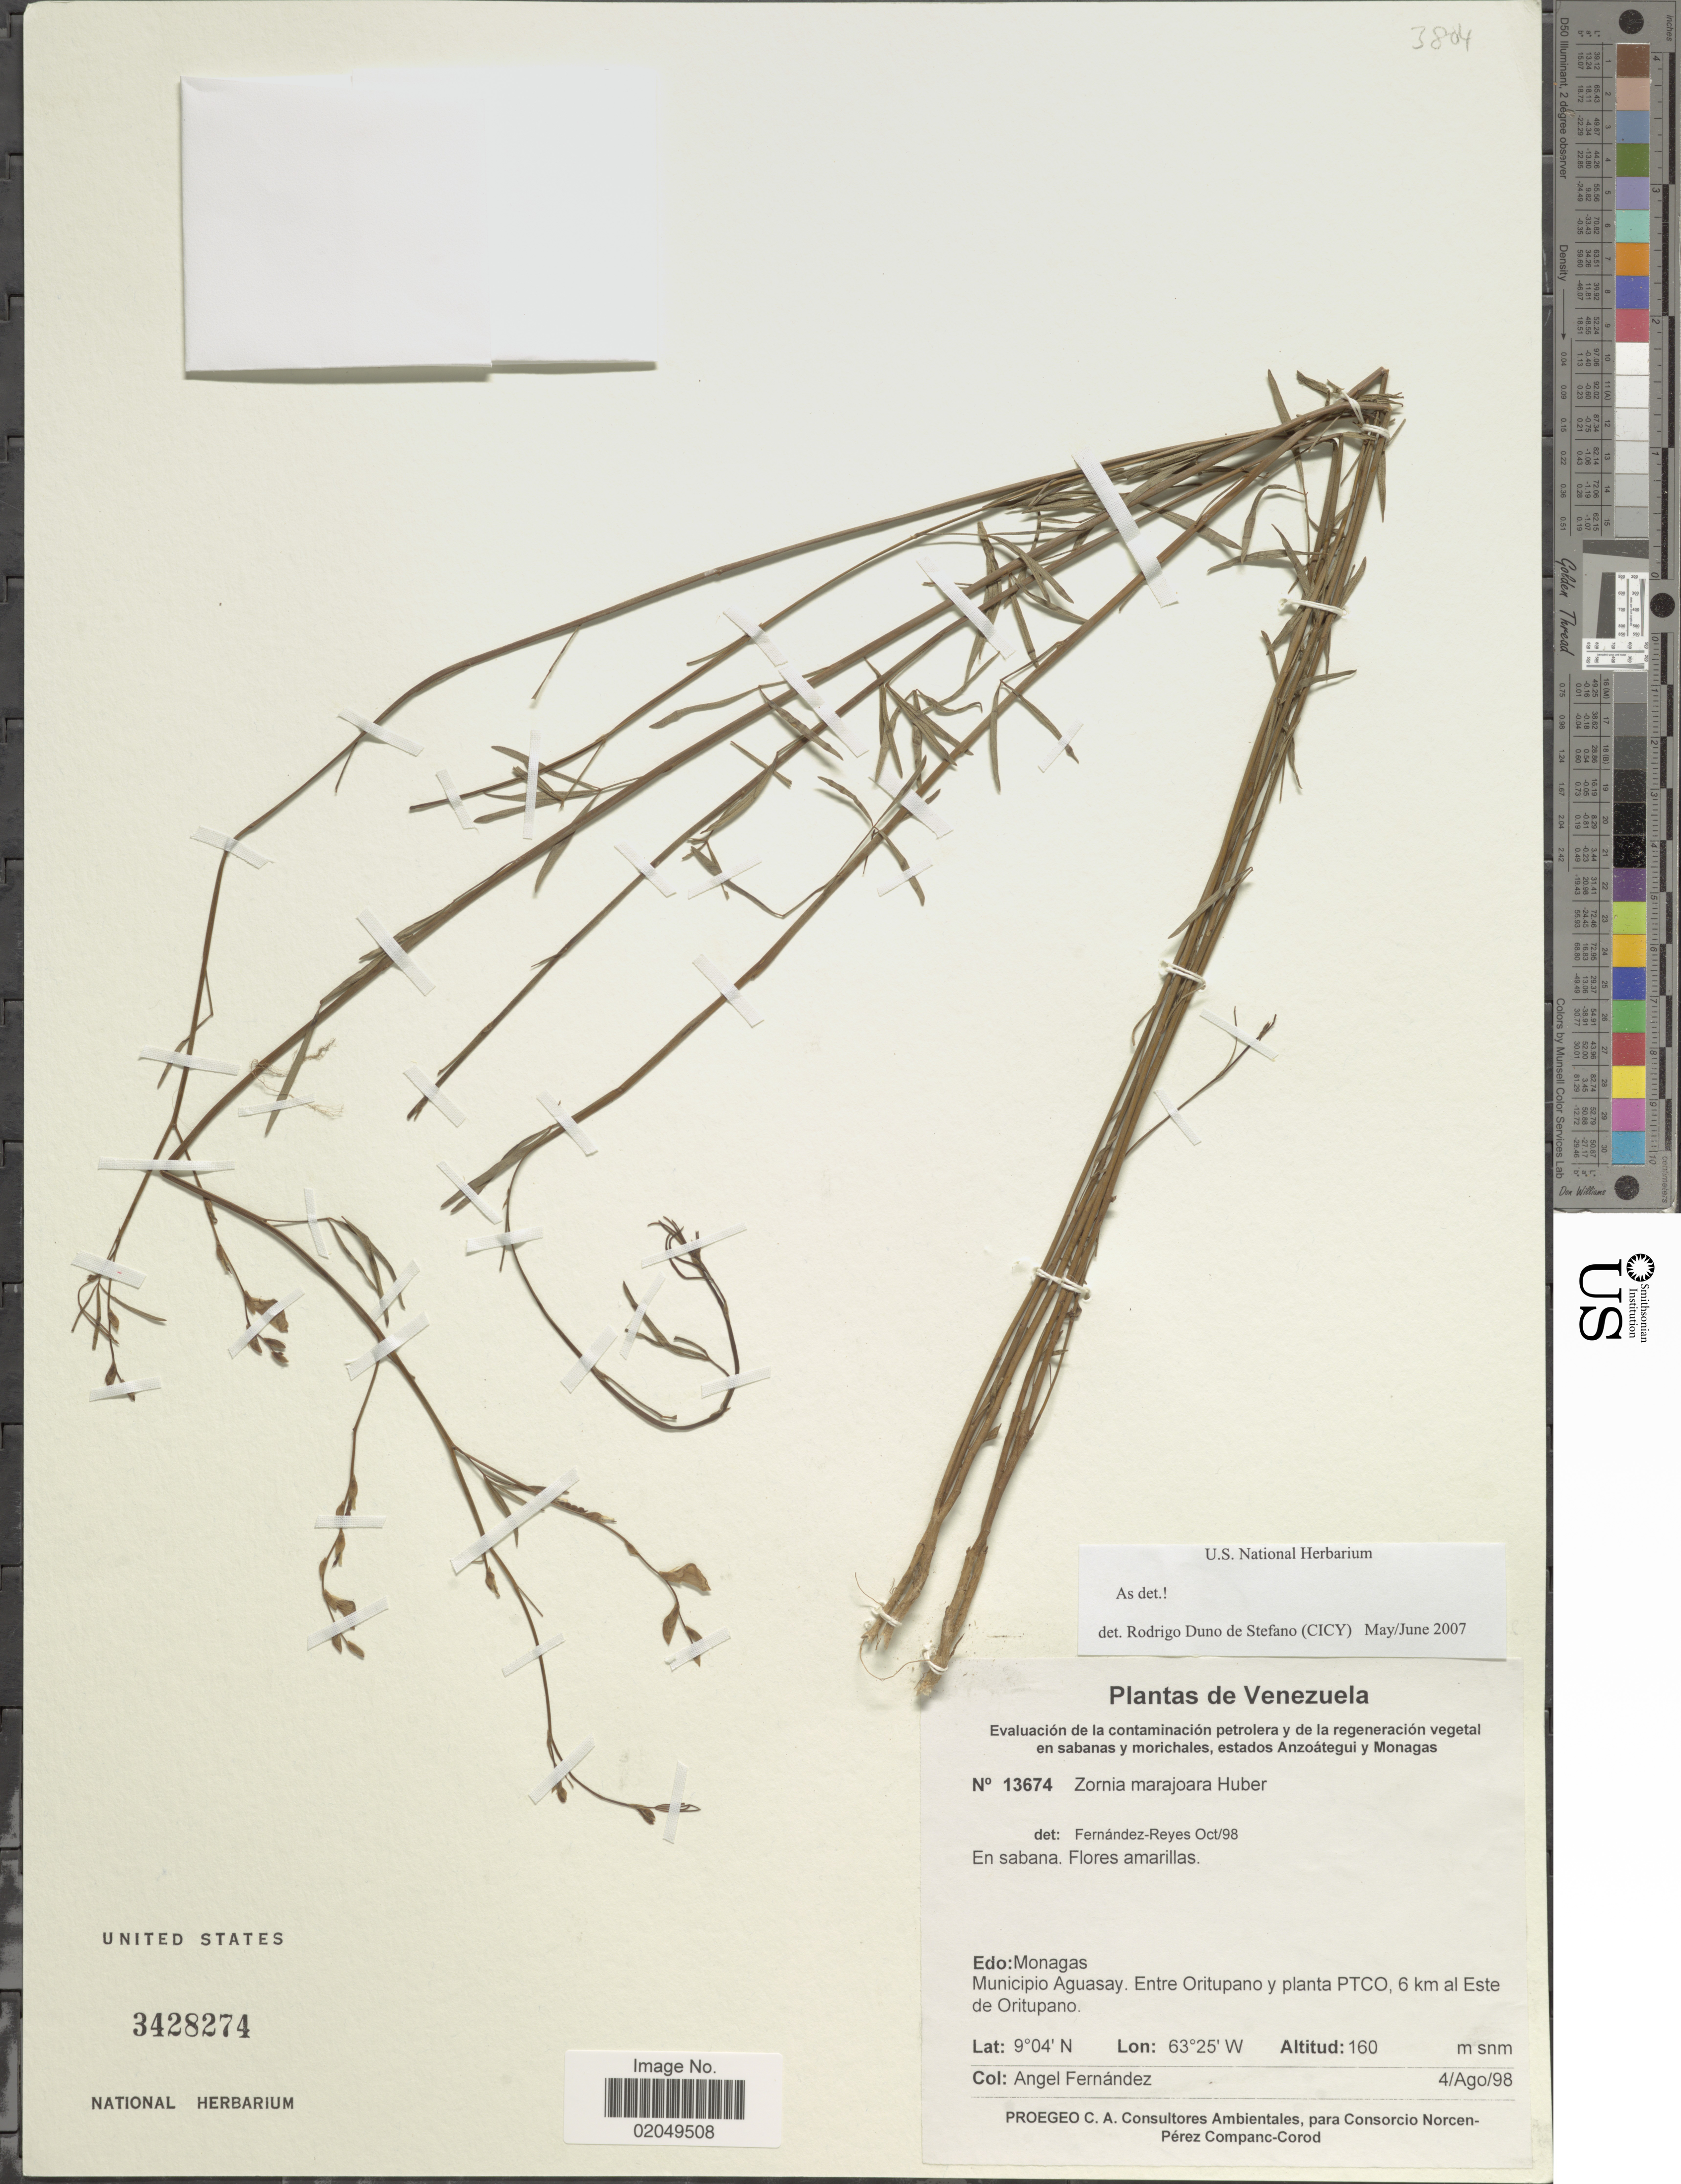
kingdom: Plantae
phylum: Tracheophyta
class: Magnoliopsida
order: Fabales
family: Fabaceae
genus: Zornia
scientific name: Zornia marajoara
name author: Huber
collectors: Á. Fernández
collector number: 13674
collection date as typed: Transcribed d/m/y: 4/8/98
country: Venezuela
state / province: Monagas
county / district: Aguasay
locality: Municipio Aguasay, Entre Oritupano y planta PTCO, 6 km al Este de Oritupano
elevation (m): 160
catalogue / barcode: US 3428274